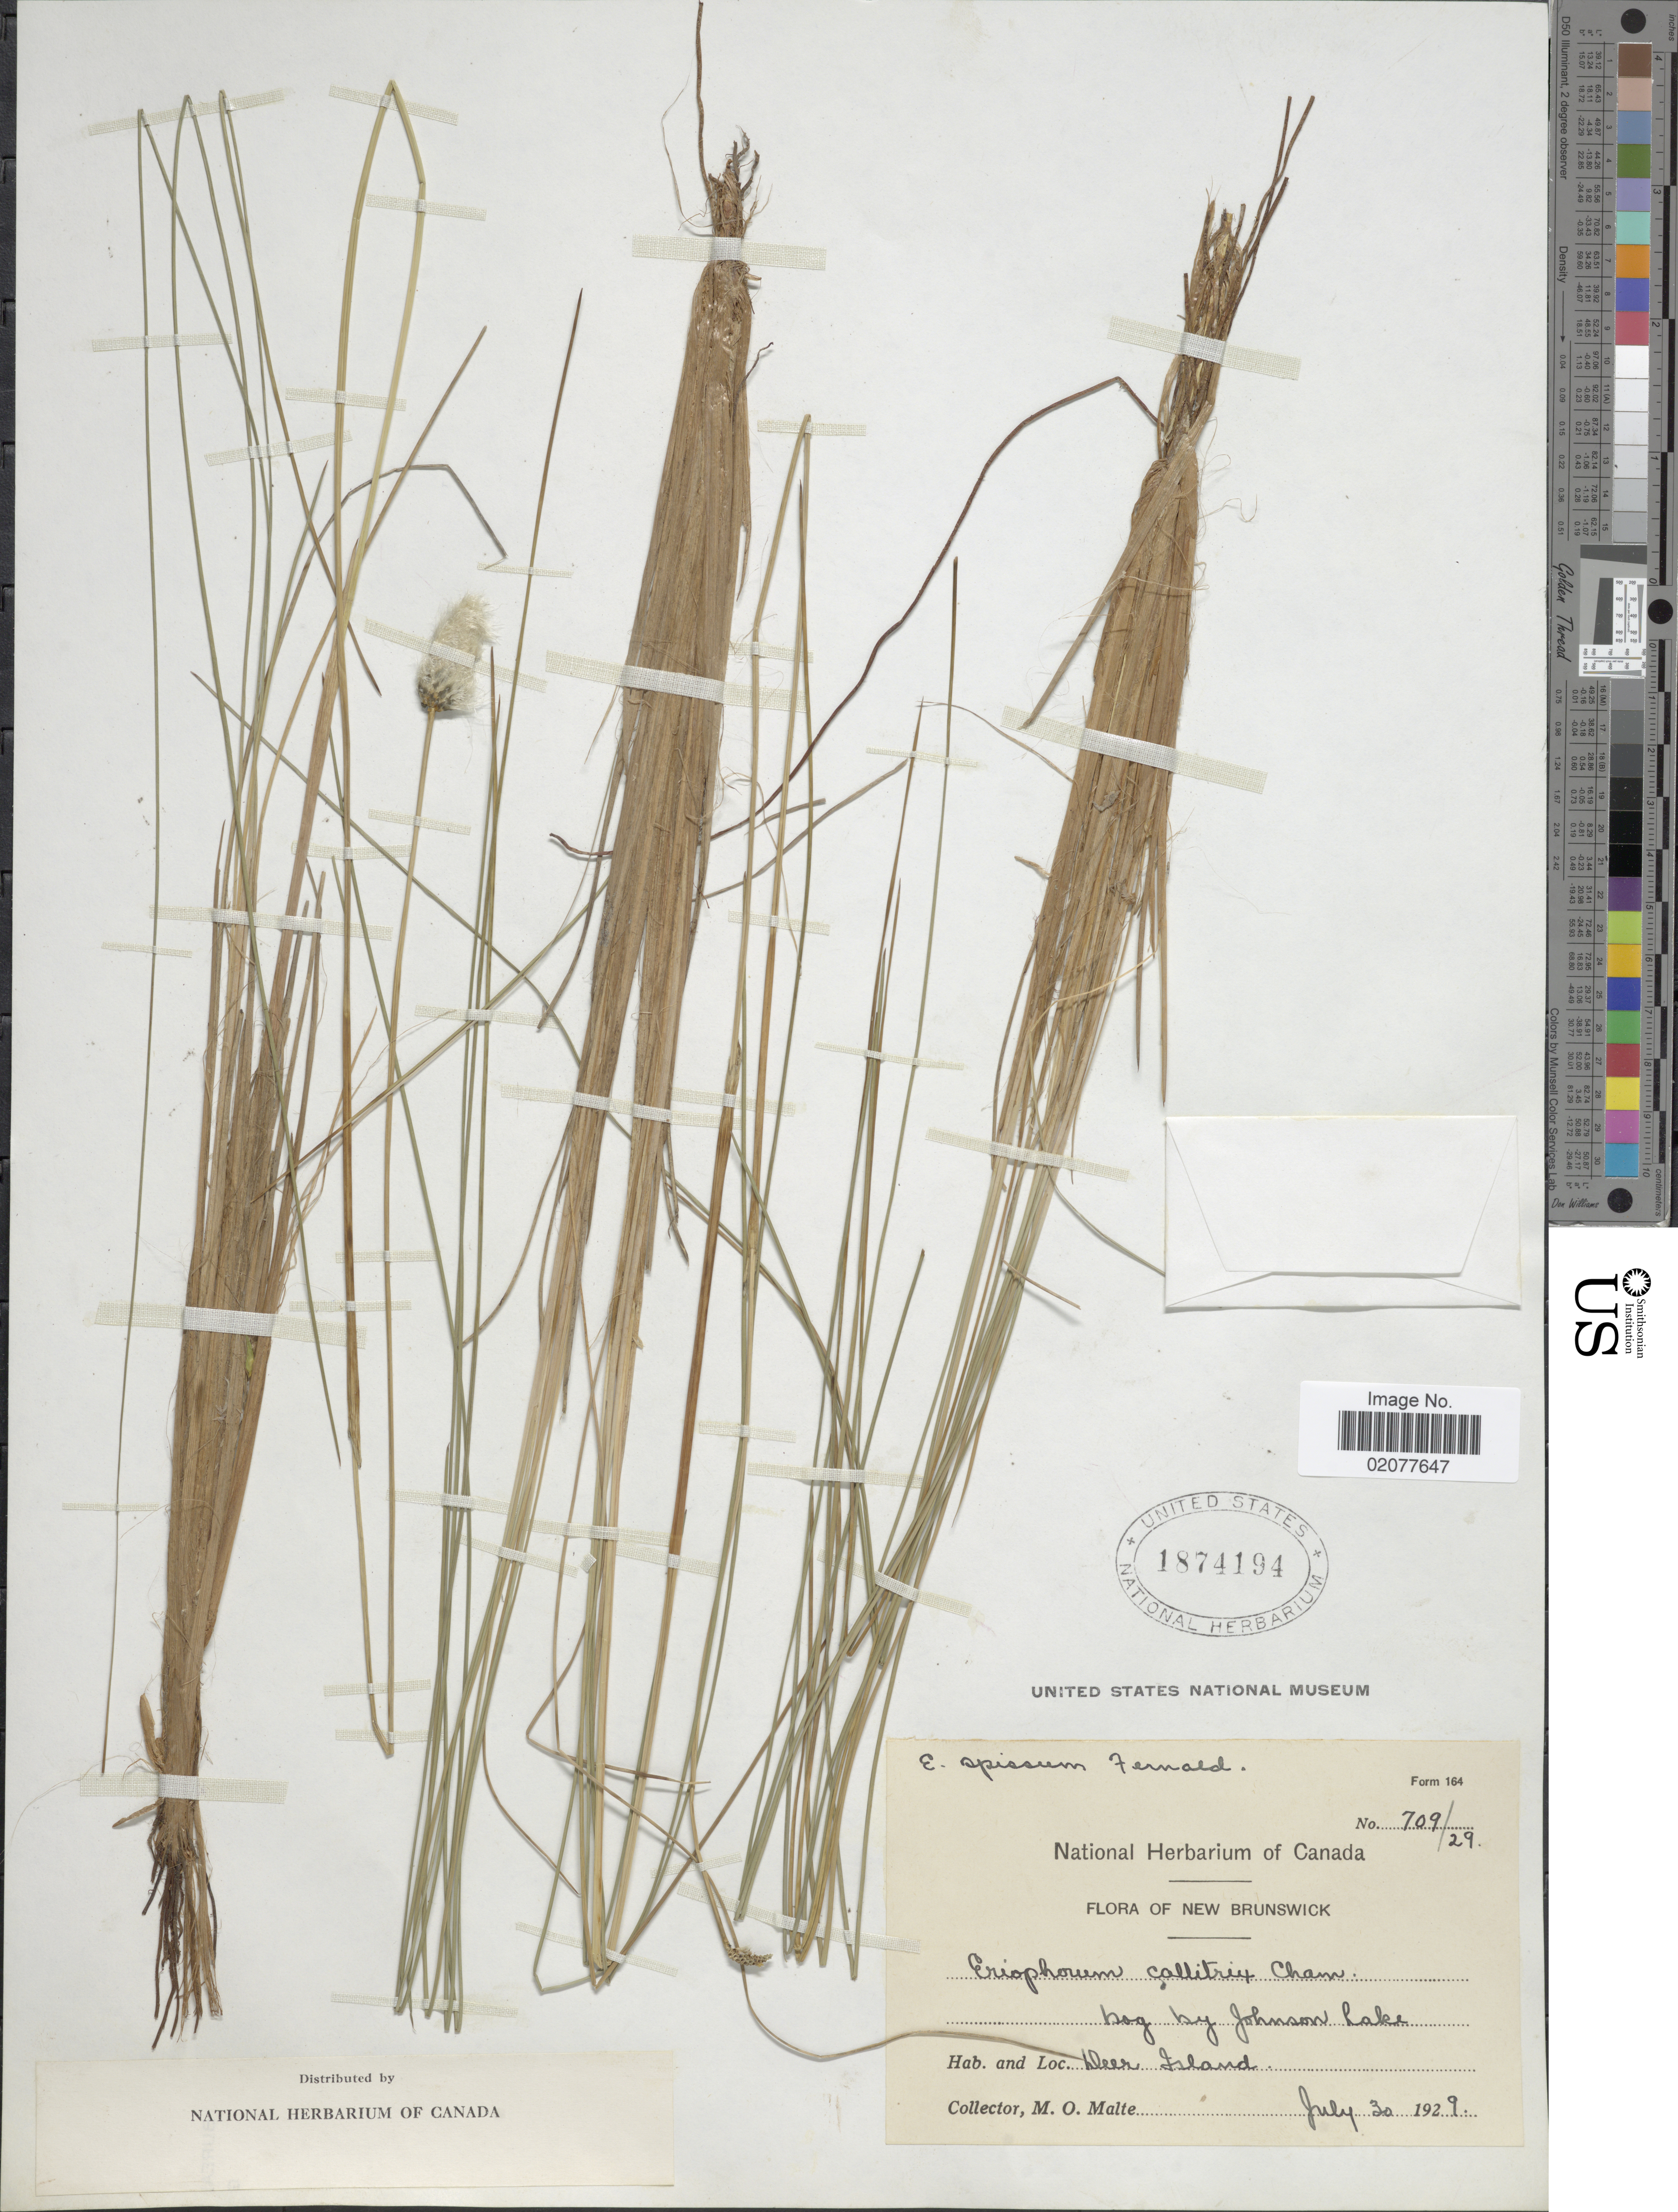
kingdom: Plantae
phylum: Tracheophyta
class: Liliopsida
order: Poales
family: Cyperaceae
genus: Eriophorum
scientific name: Eriophorum spissum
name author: Fernald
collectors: M. O. Malte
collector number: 709/29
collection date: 1929-07-30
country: Canada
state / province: New Brunswick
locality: New Brunswick. Deer Island. Johnson Lake.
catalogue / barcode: US 1874194